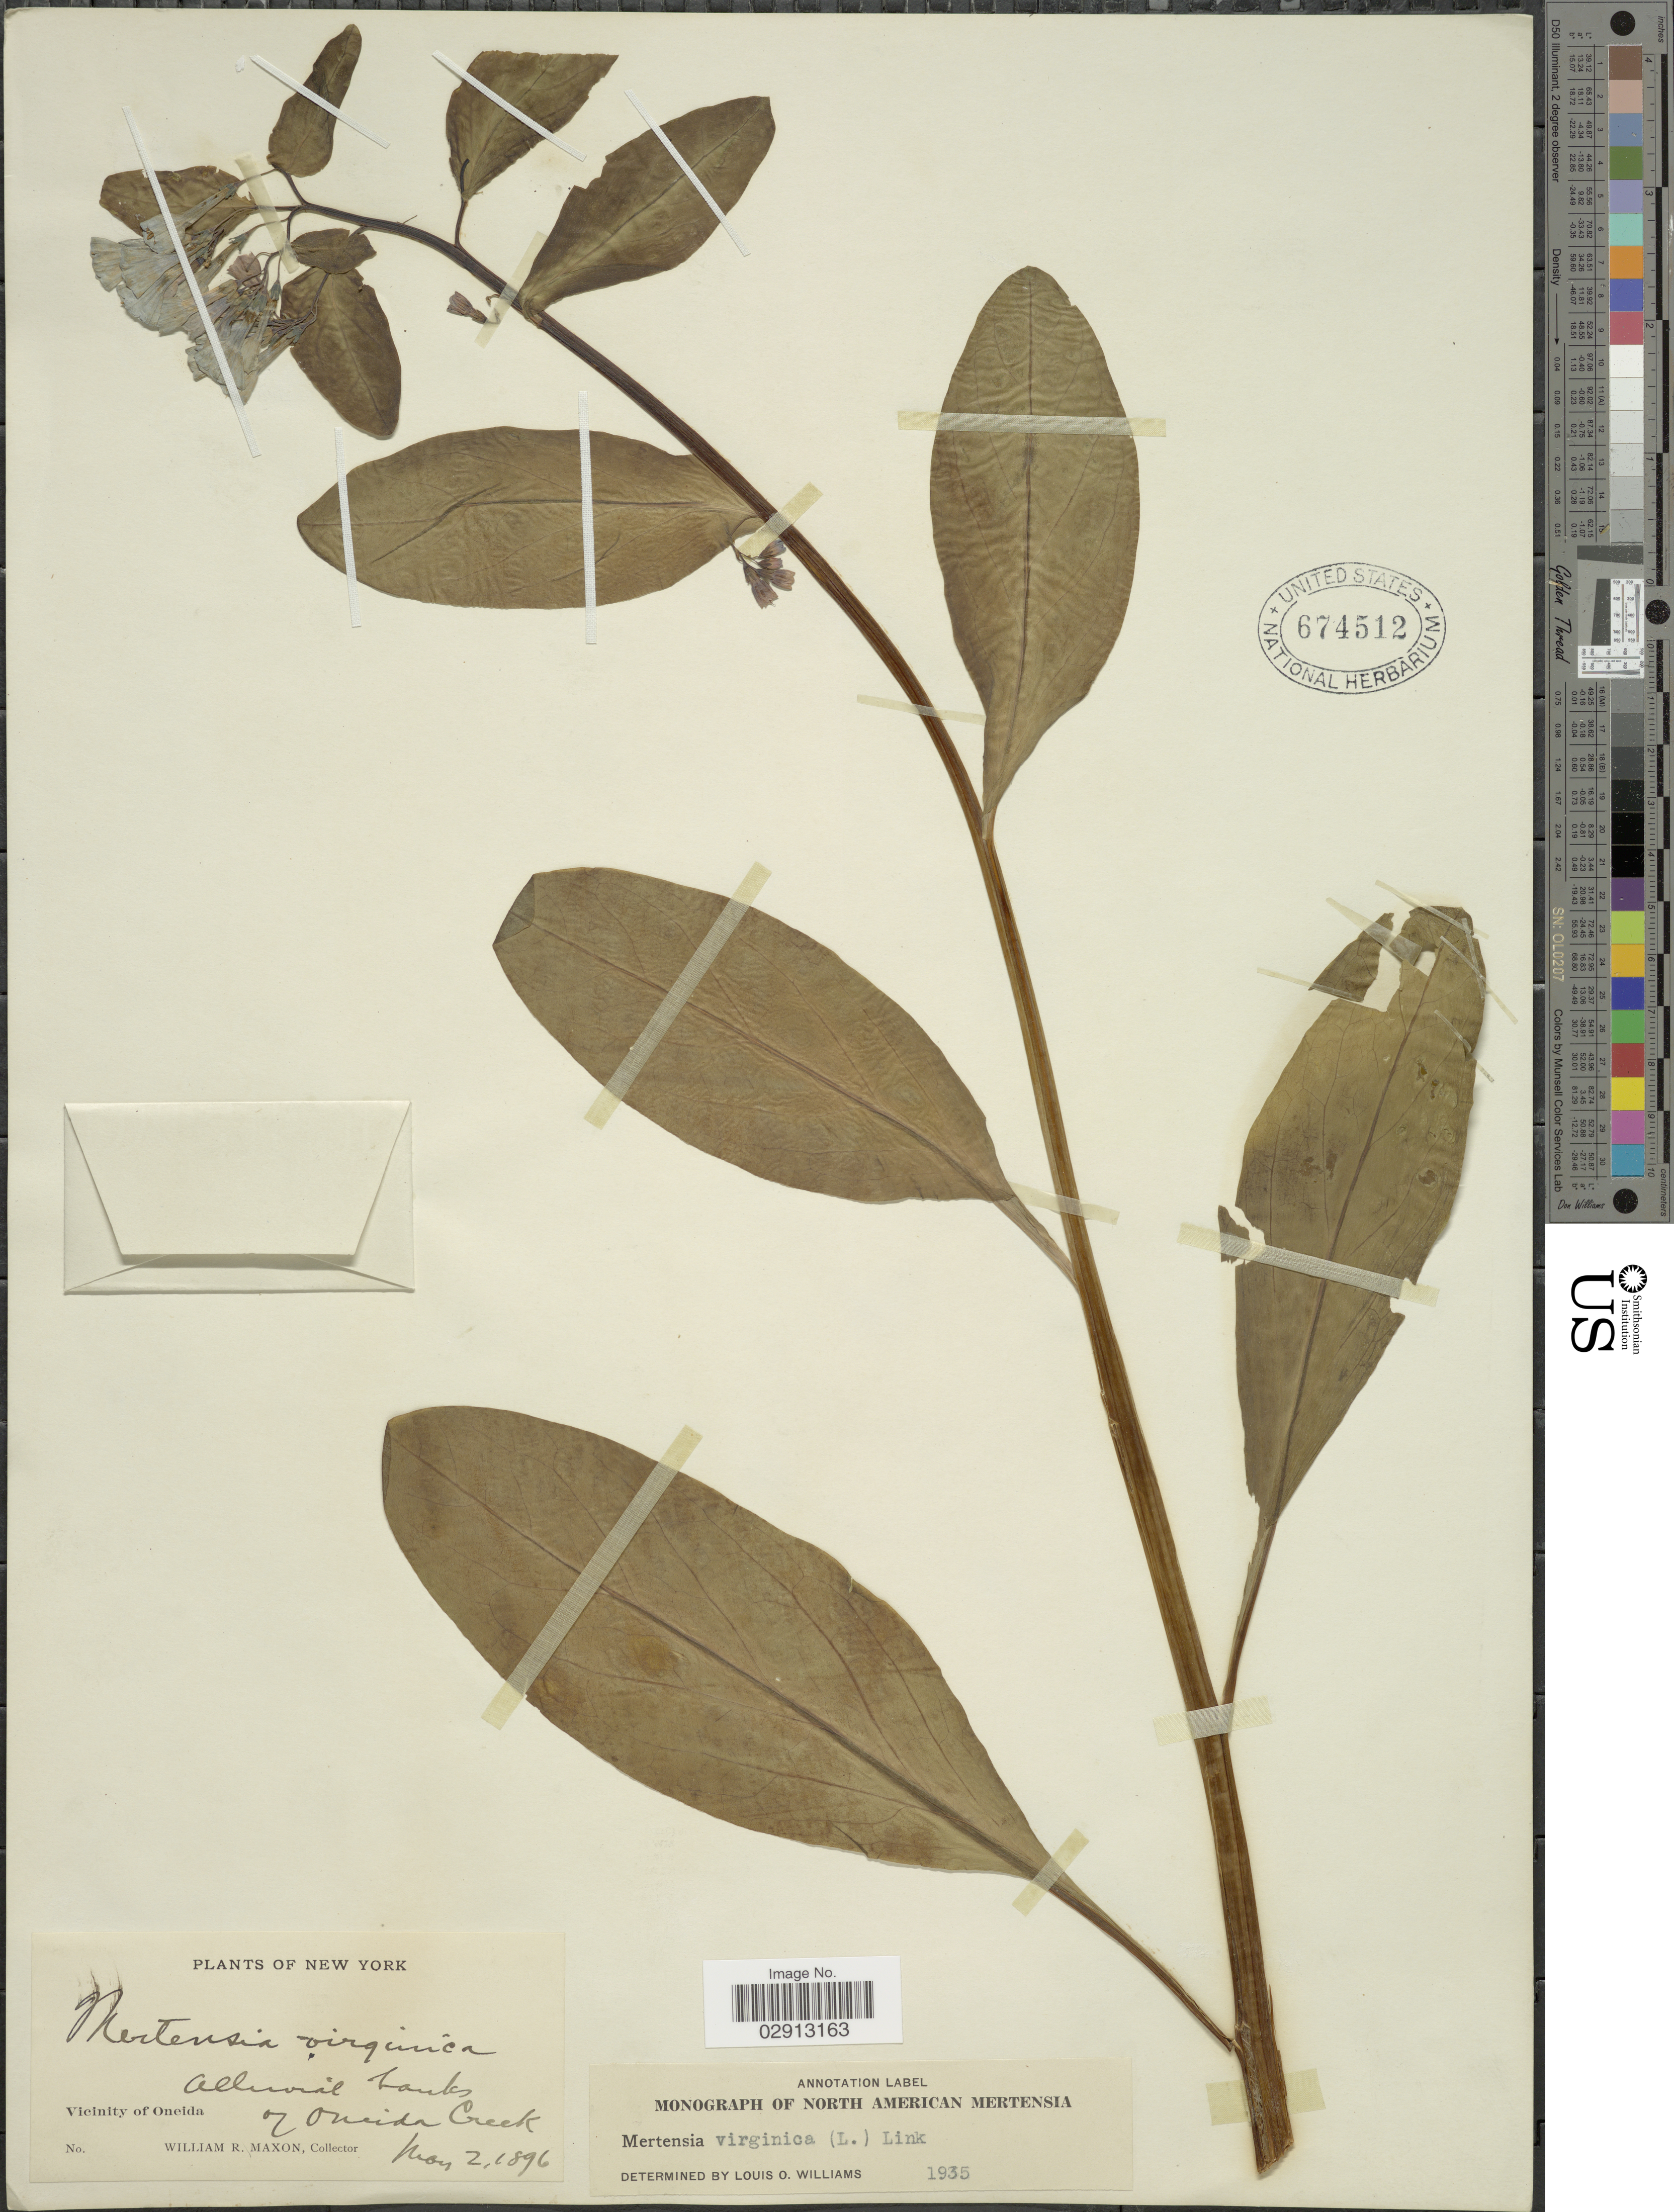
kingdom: Plantae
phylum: Tracheophyta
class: Magnoliopsida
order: Boraginales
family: Boraginaceae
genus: Mertensia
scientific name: Mertensia virginica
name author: (L.) Pers. ex Link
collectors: W. R. Maxon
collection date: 1896-05-02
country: United States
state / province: New York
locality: Vicinity of Oneida. Alluvial banks of Oneida Creek.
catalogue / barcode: US 674512